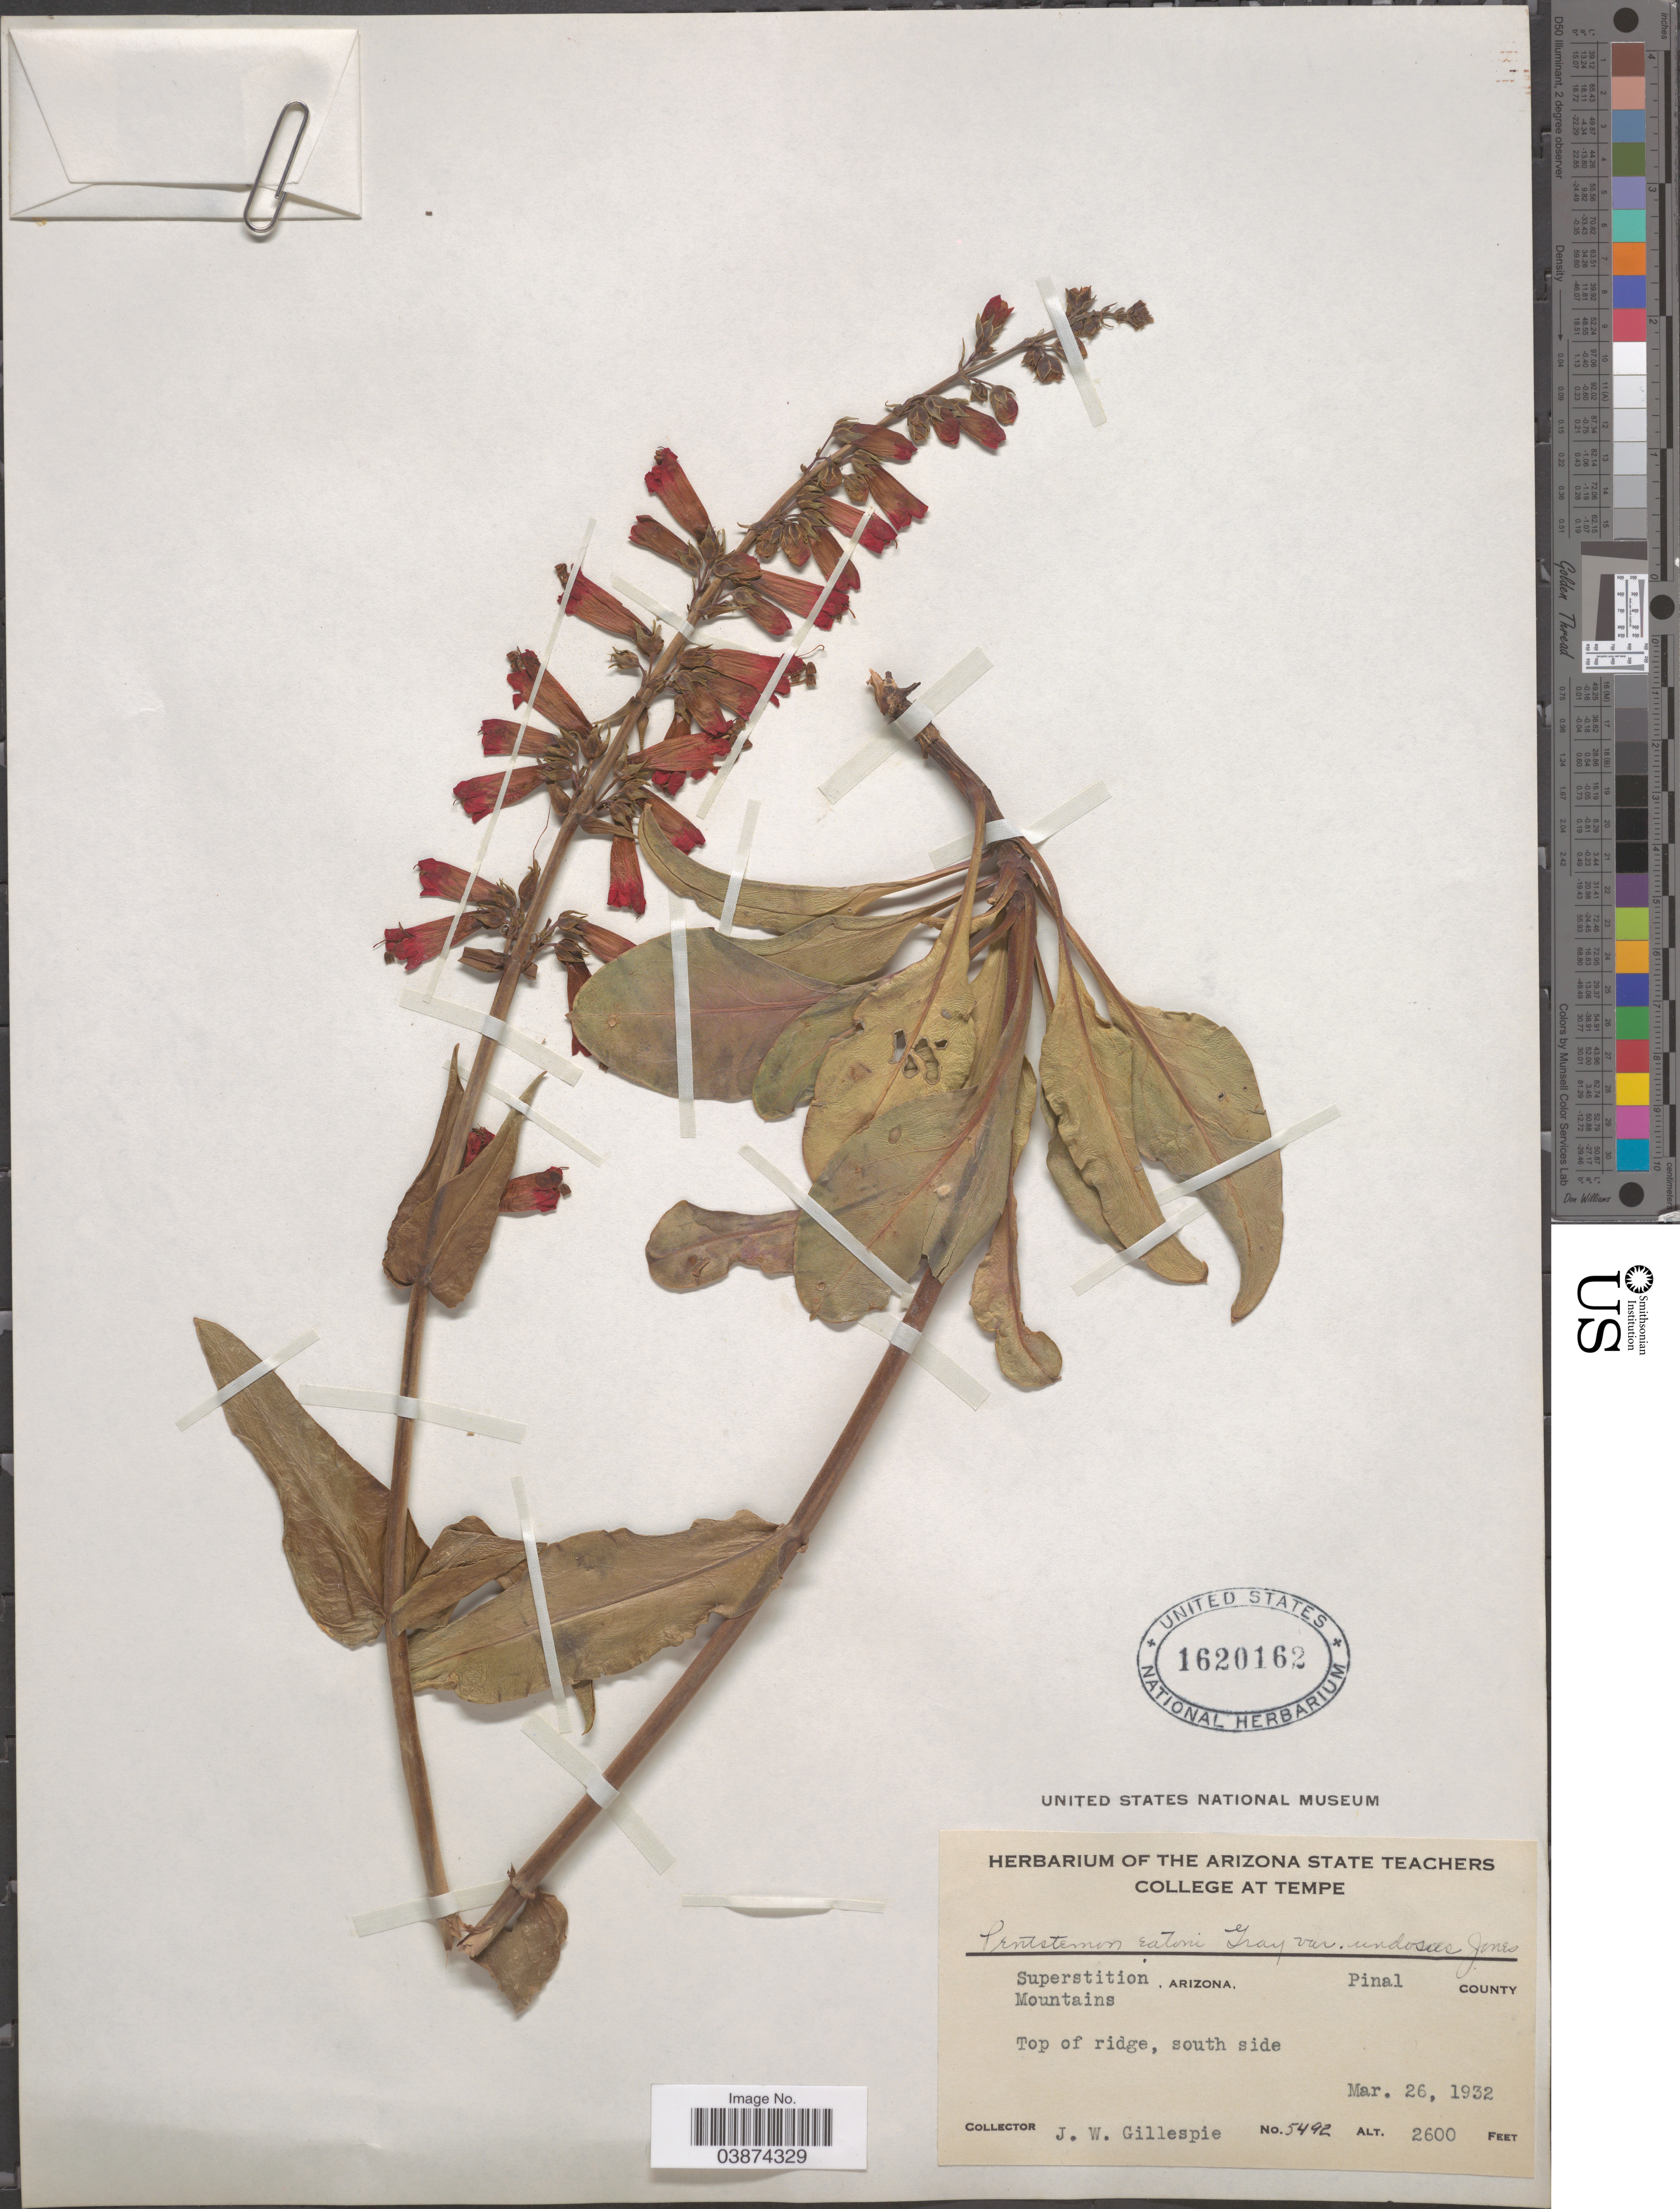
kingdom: Plantae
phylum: Tracheophyta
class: Magnoliopsida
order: Lamiales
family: Plantaginaceae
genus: Penstemon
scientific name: Penstemon eatonii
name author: A. Gray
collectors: J. W. Gillespie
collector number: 5492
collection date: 1932-03-26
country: United States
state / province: Arizona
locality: Superstition Mountains, Pinal County. Top of ridge, south side.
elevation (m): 792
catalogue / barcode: US 1620162